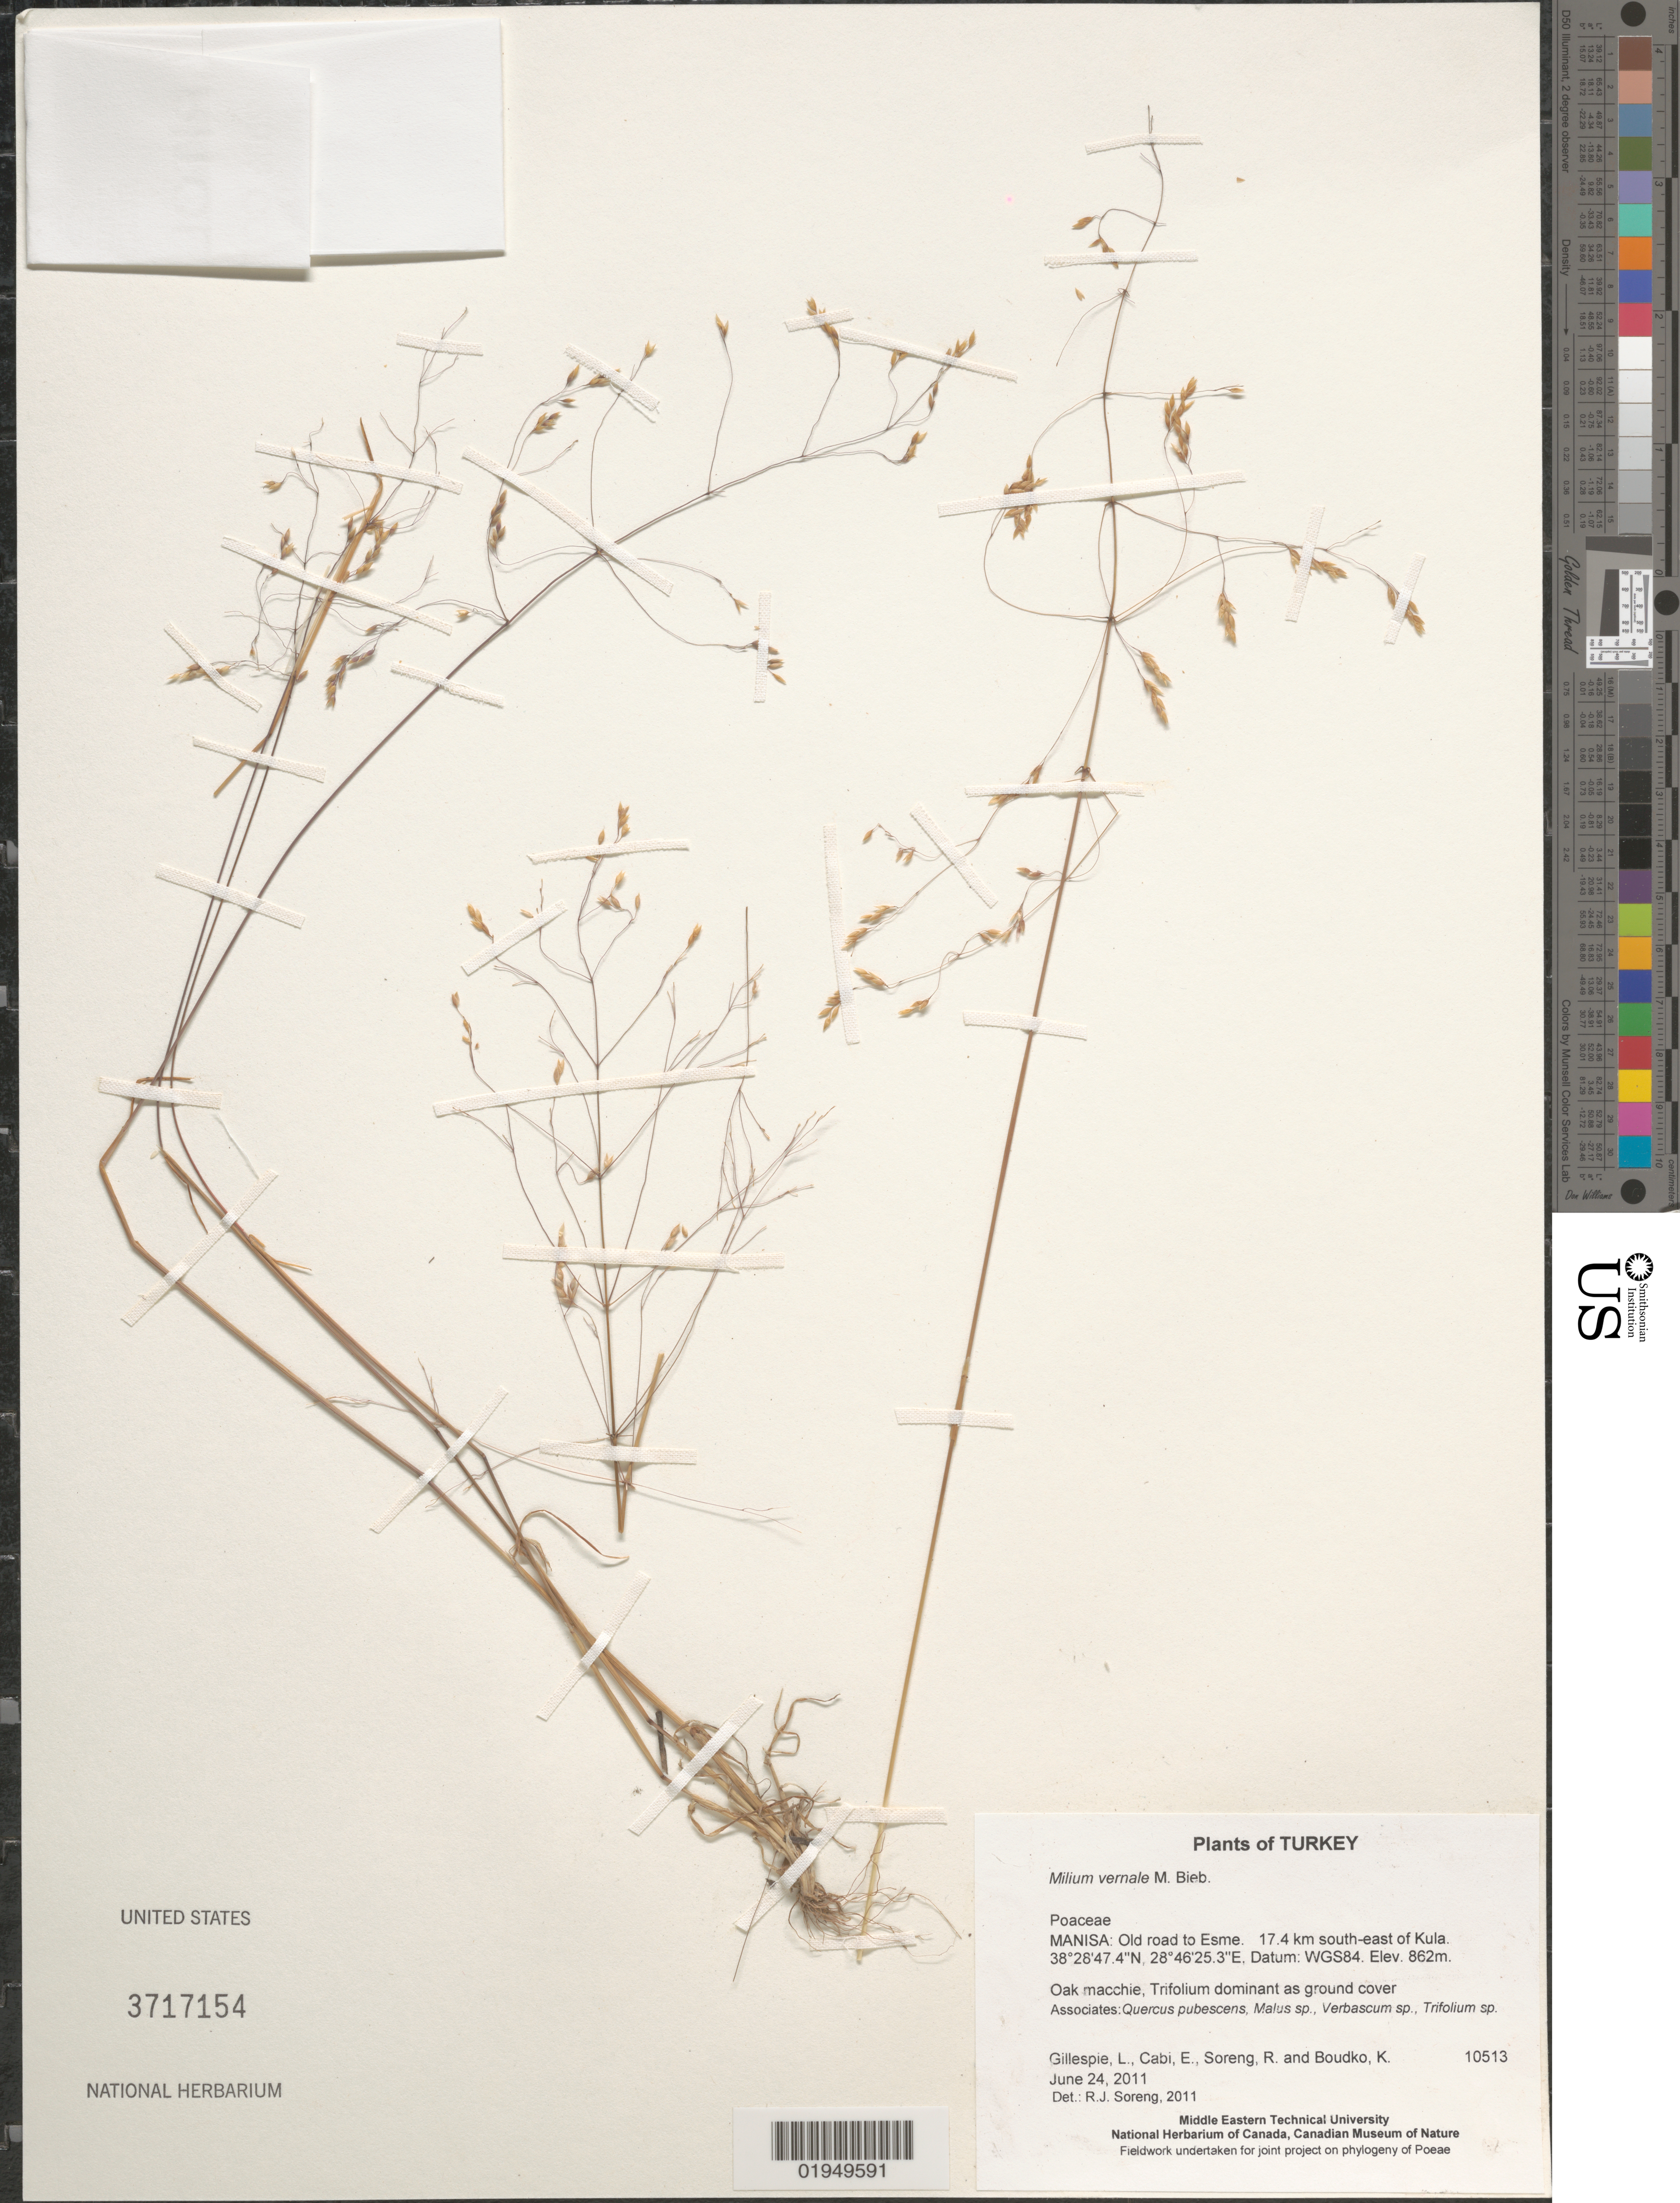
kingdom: Plantae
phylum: Tracheophyta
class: Liliopsida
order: Poales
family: Poaceae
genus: Milium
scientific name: Milium vernale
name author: M. Bieb.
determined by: Soreng, Robert J., Research Associate (BOT), Smithsonian Institution - National Museum of Natural History (UNITED STATES)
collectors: L. J. Gillespie, E. Cabi, R. J. Soreng & K. Boudko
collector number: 10513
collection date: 2011-06-24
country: Turkey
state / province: Manisa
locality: Old road to Esme. 17.4 km south-east of Kula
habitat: Oak macchie, Trifolium dominant as ground cover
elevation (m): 862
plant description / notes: Odd plant pressed with Milium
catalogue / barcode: US 3717154